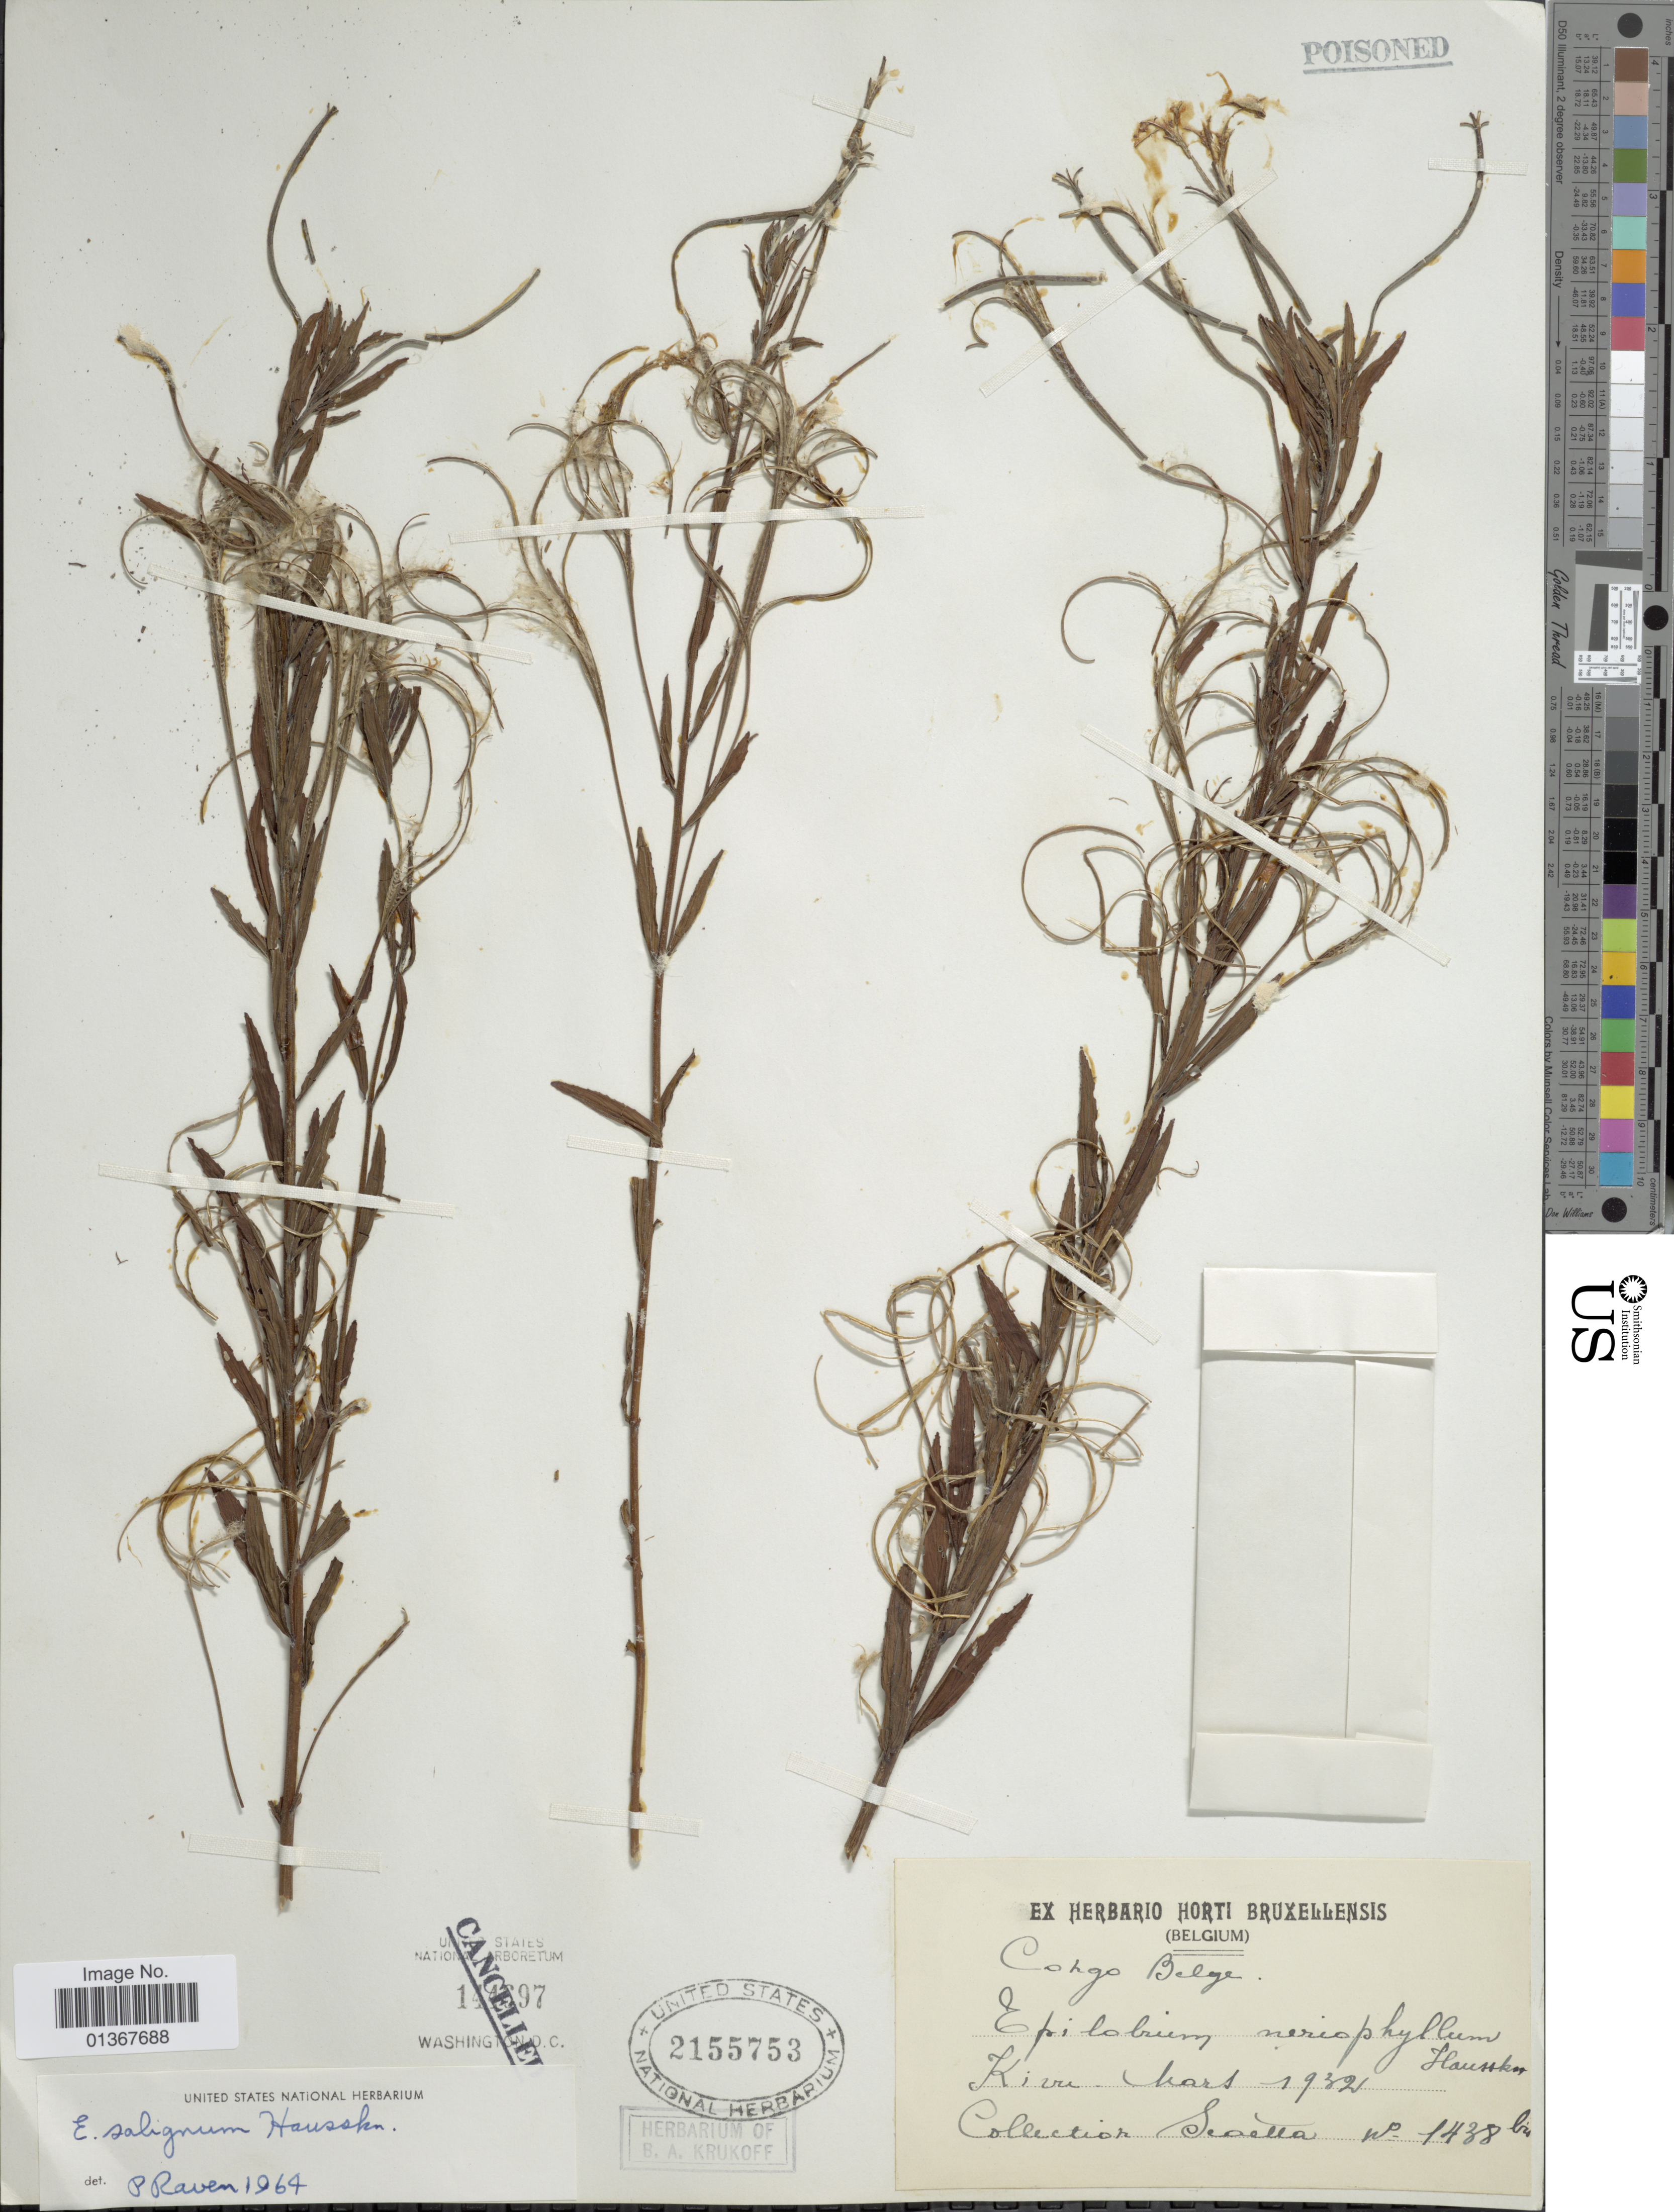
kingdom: Plantae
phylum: Tracheophyta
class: Magnoliopsida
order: Myrtales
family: Onagraceae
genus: Epilobium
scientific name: Epilobium salignum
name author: Hausskn.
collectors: H. Scaetta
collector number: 1438bis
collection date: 1932-03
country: Congo, Democratic Republic of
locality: Congo Belge. Kivu.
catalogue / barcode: US 2155753